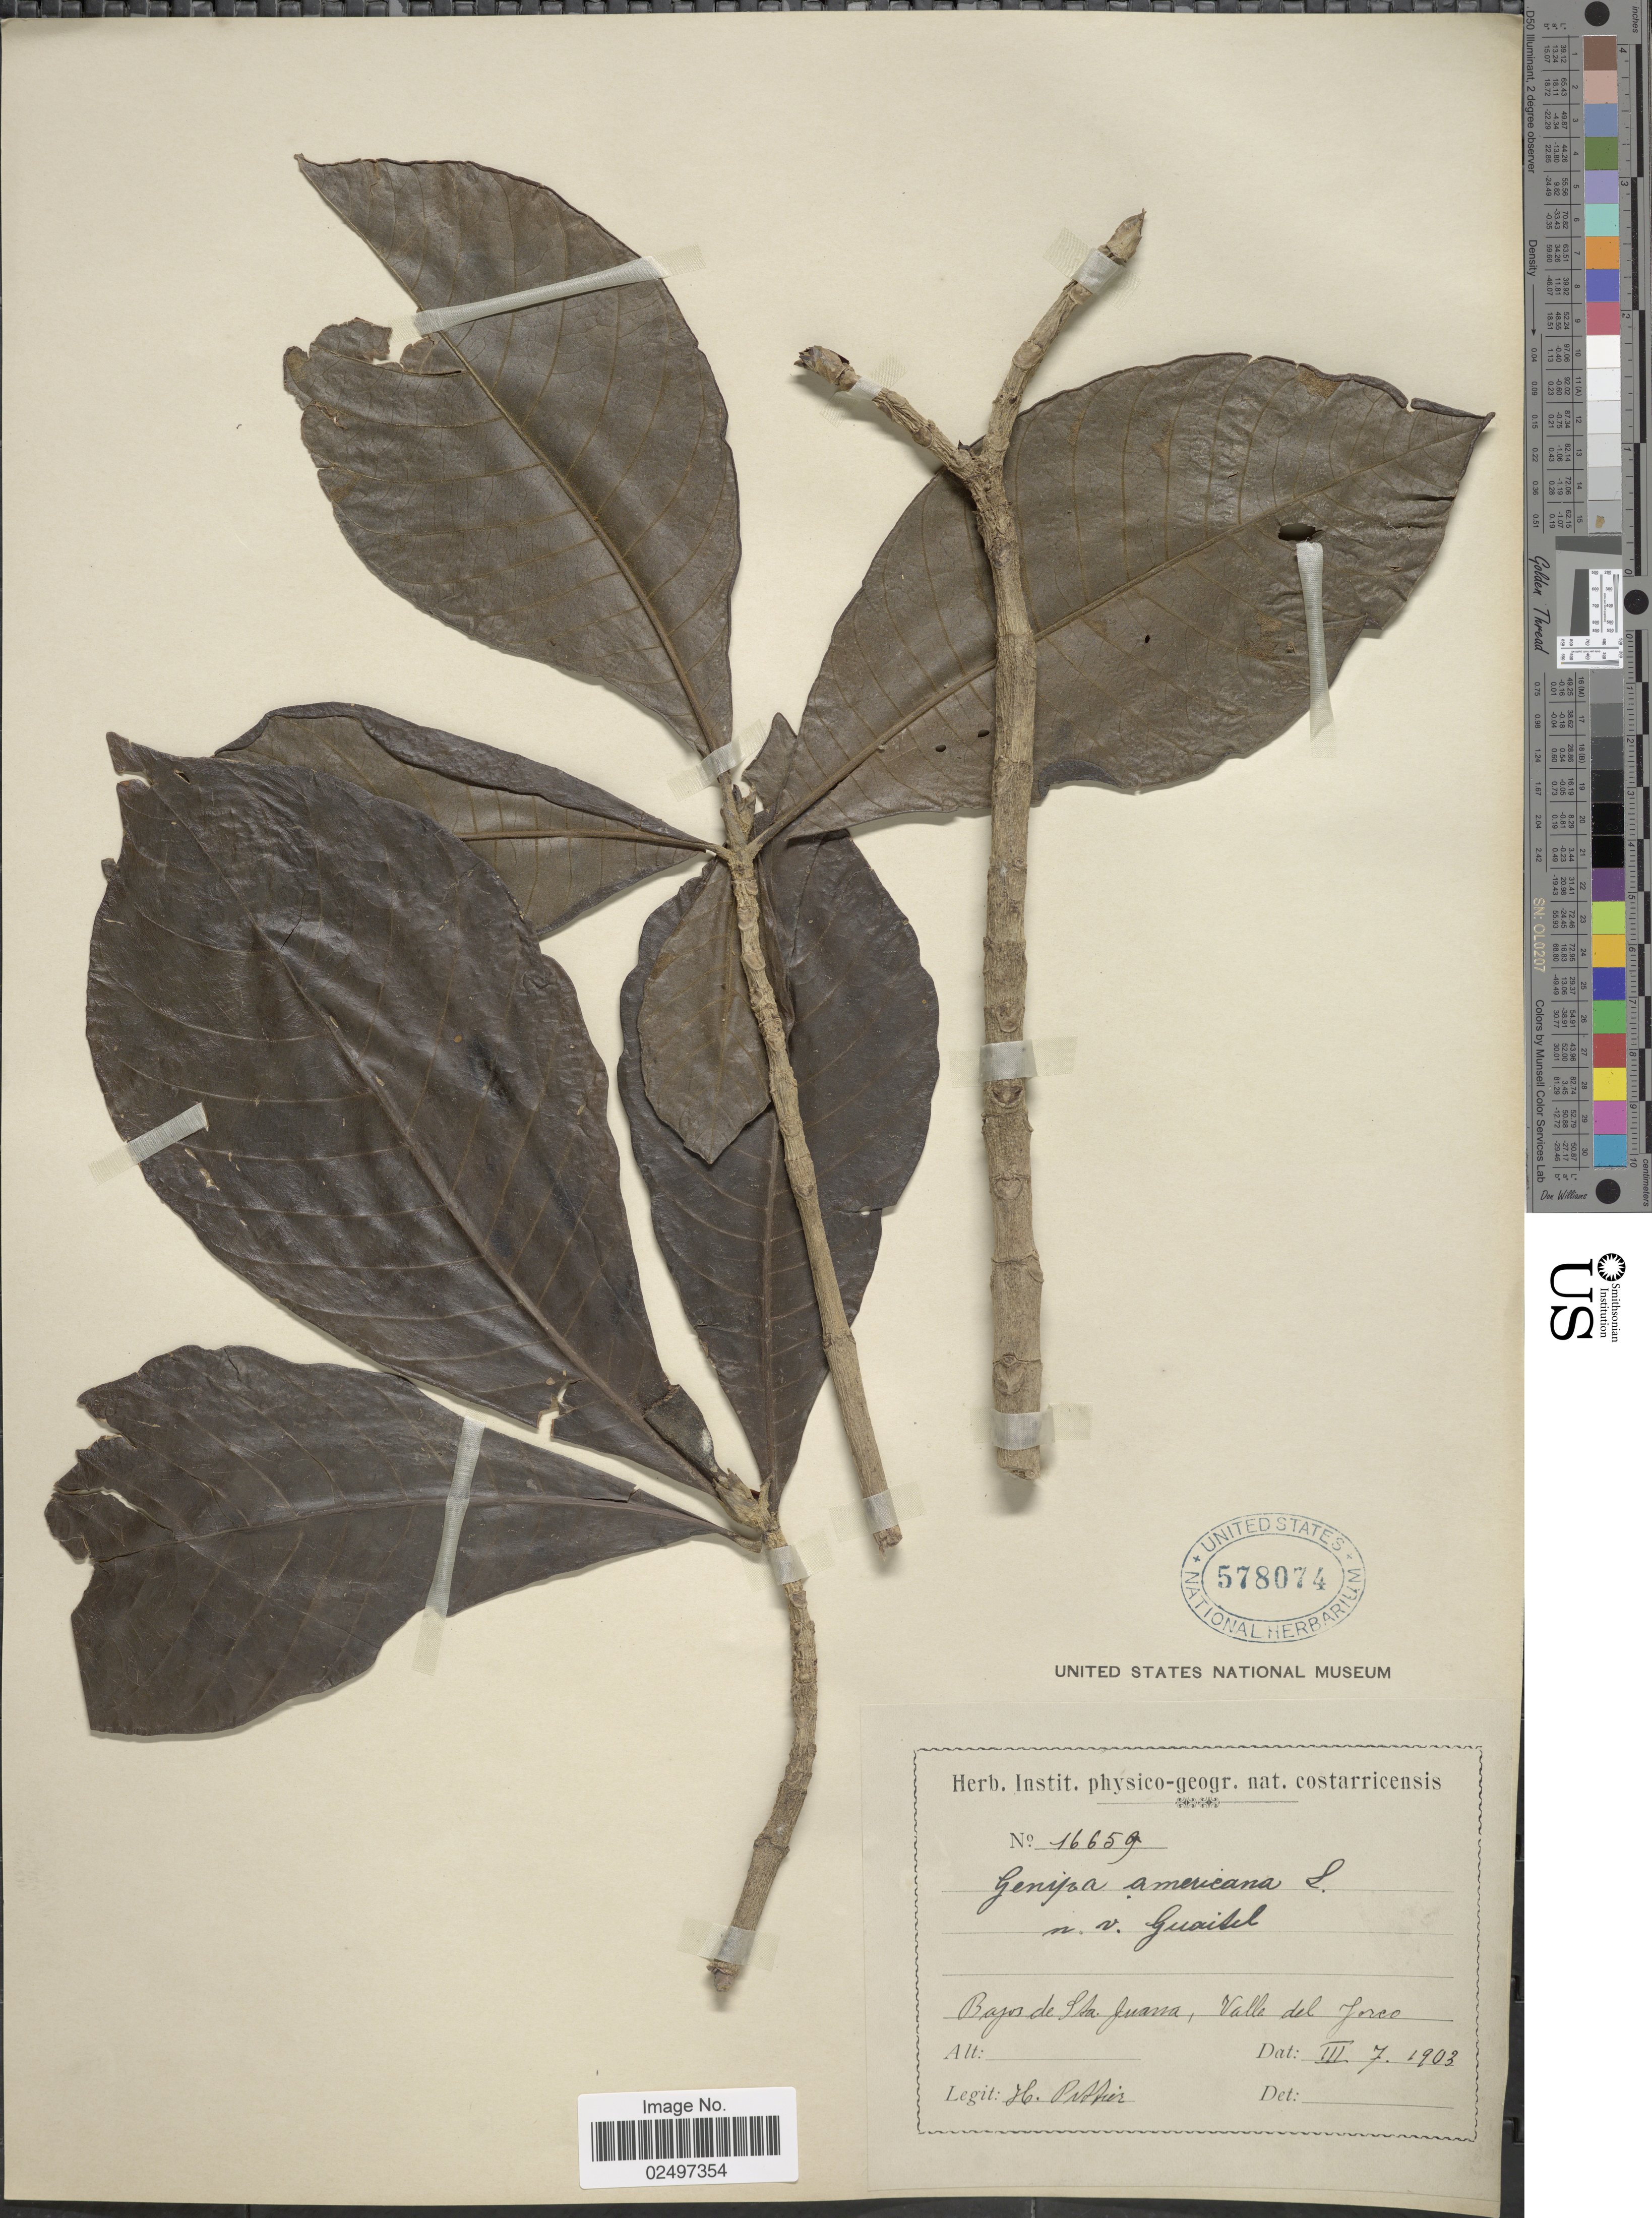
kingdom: Plantae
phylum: Tracheophyta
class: Magnoliopsida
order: Gentianales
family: Rubiaceae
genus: Genipa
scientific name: Genipa americana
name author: L.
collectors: H. F. Pittier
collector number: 16659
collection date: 1903-03-07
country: Costa Rica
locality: Bajos de Sta. Juana, Valle del Jorco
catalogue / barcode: US 578074